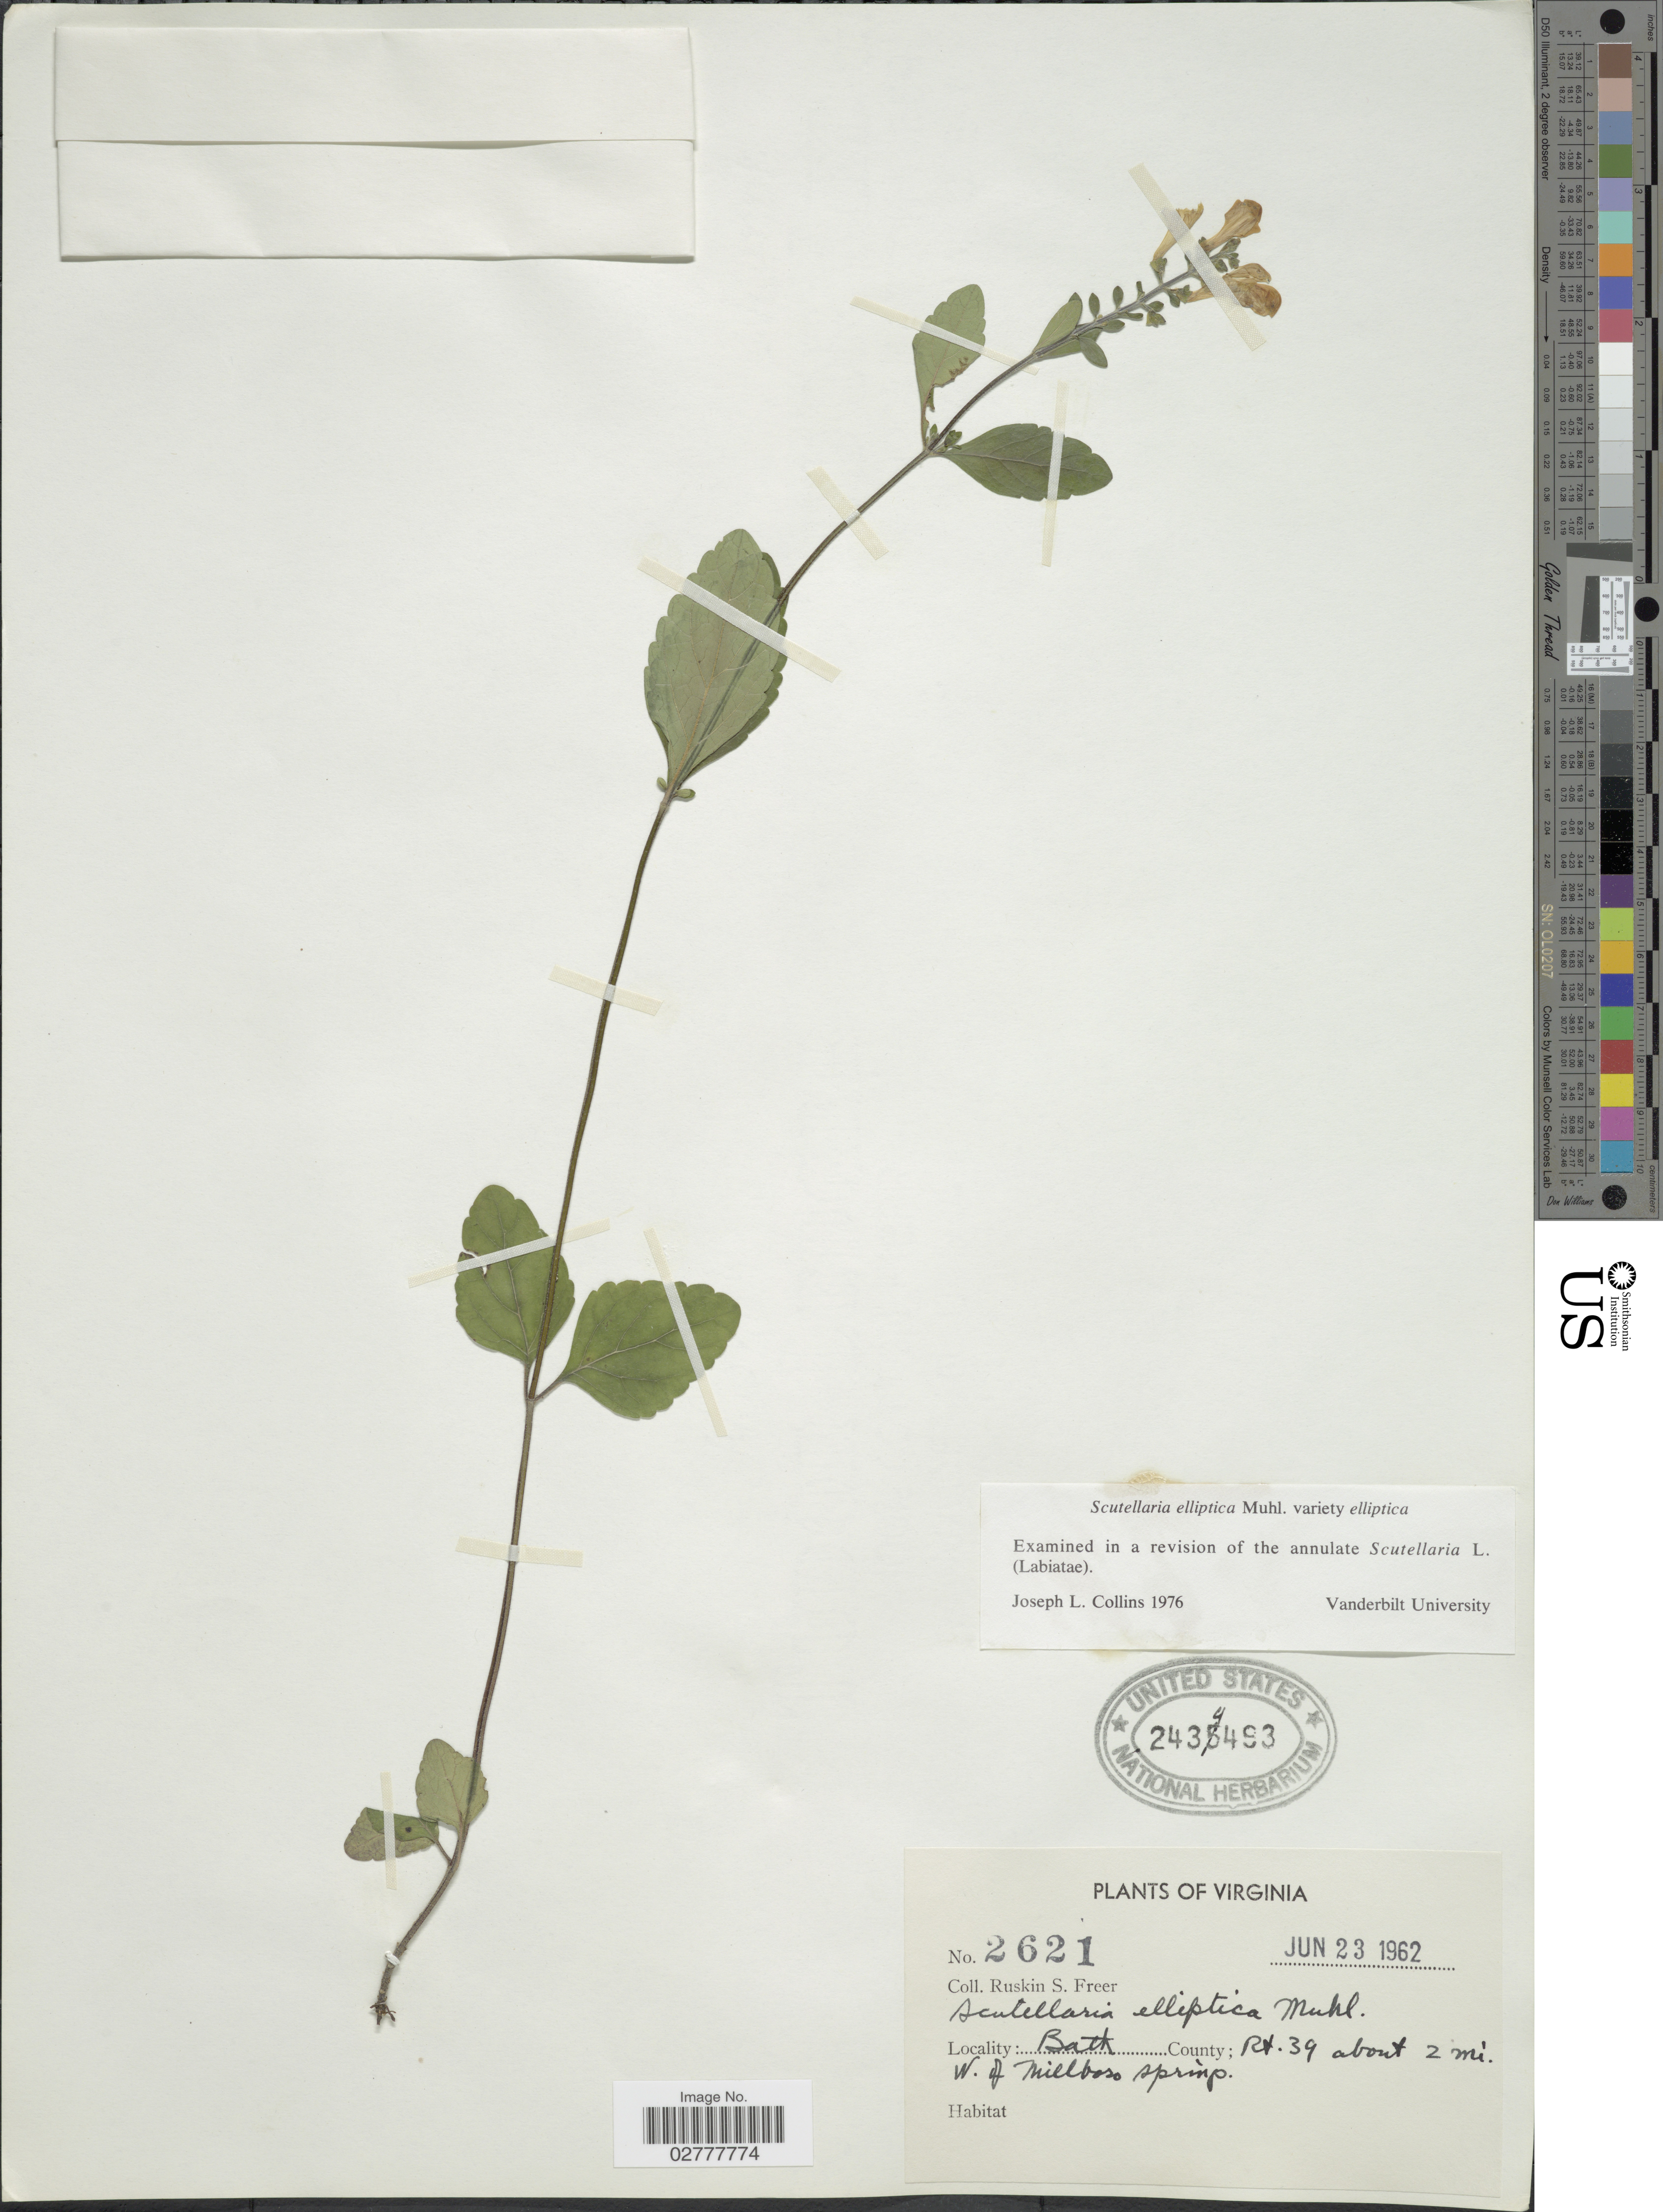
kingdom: Plantae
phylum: Tracheophyta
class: Magnoliopsida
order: Lamiales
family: Lamiaceae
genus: Scutellaria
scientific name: Scutellaria elliptica var. elliptica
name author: Muhl.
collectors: R. Freer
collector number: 2621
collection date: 1962-06-23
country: United States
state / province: Virginia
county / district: Bath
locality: Bath County, Rt. 39 about 2 mi. W. of Millboro Spring,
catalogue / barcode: US 2434493